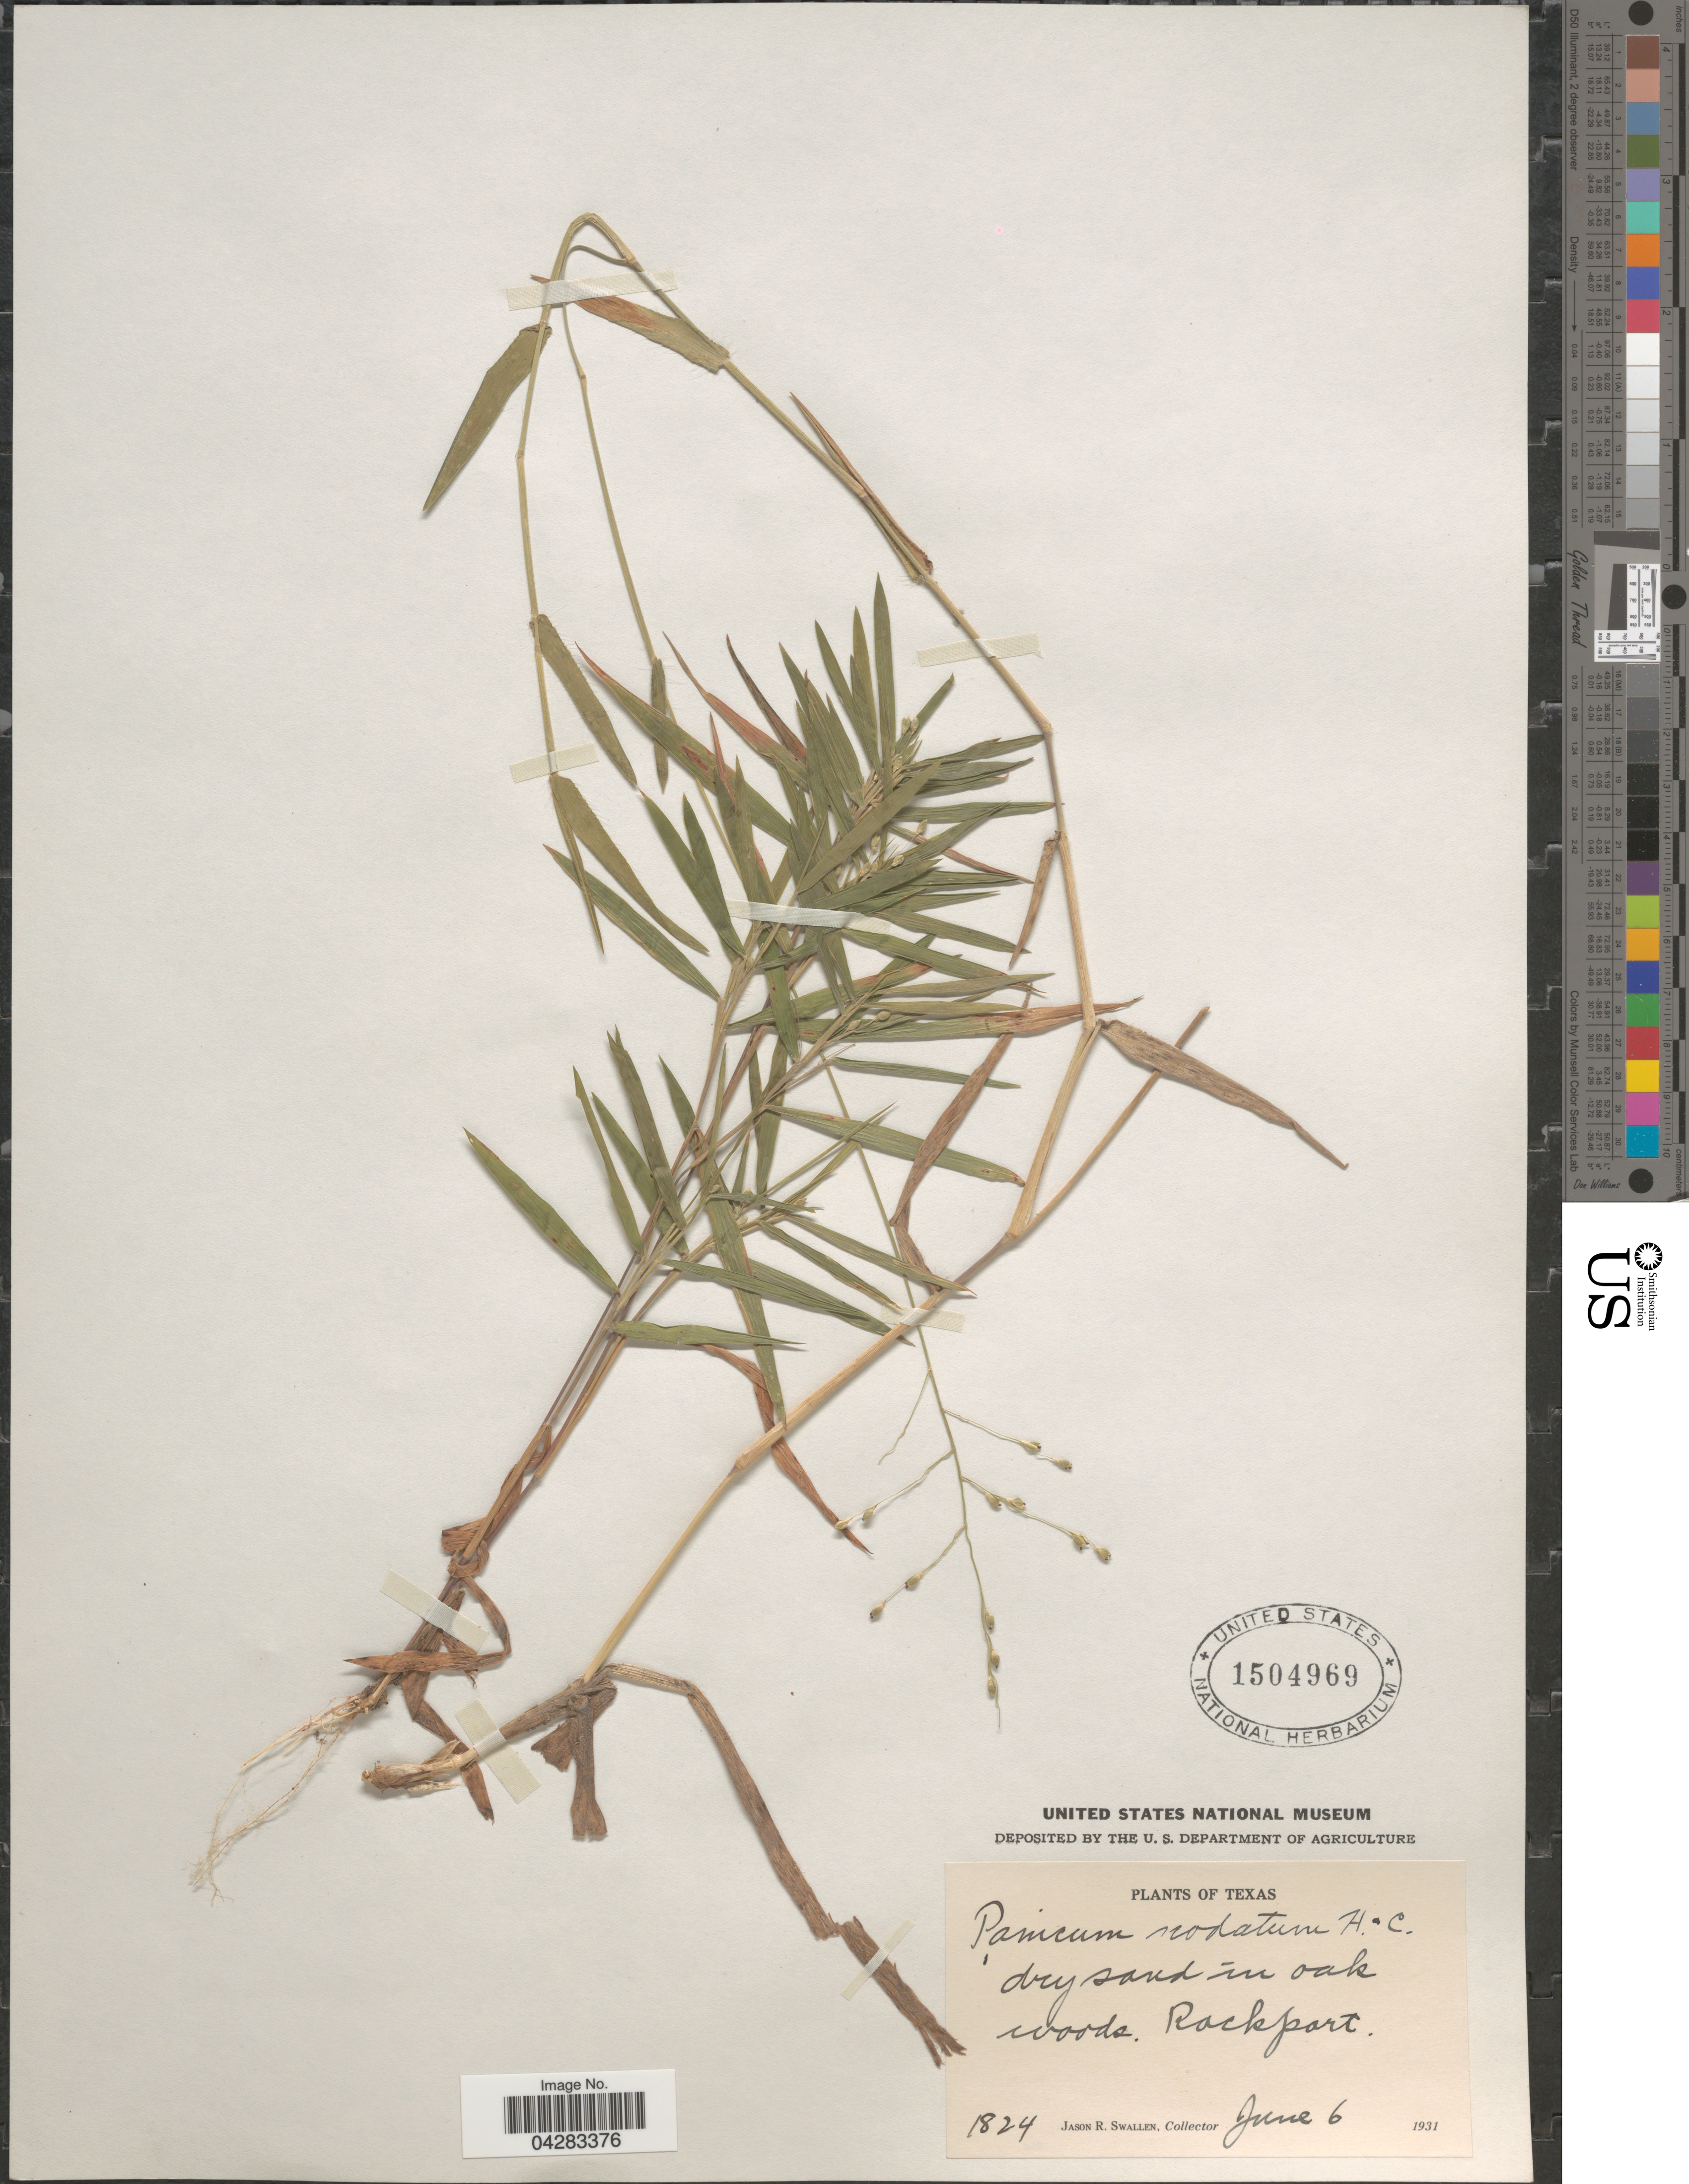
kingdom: Plantae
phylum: Tracheophyta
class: Liliopsida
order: Poales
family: Poaceae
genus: Dichanthelium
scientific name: Dichanthelium nodatum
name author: (Hitchc. & Chase) Gould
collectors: J. R. Swallen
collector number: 1824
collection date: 1931-06-06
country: United States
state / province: Texas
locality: Dry sand in oak woods. Rockport.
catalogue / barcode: US 1504969